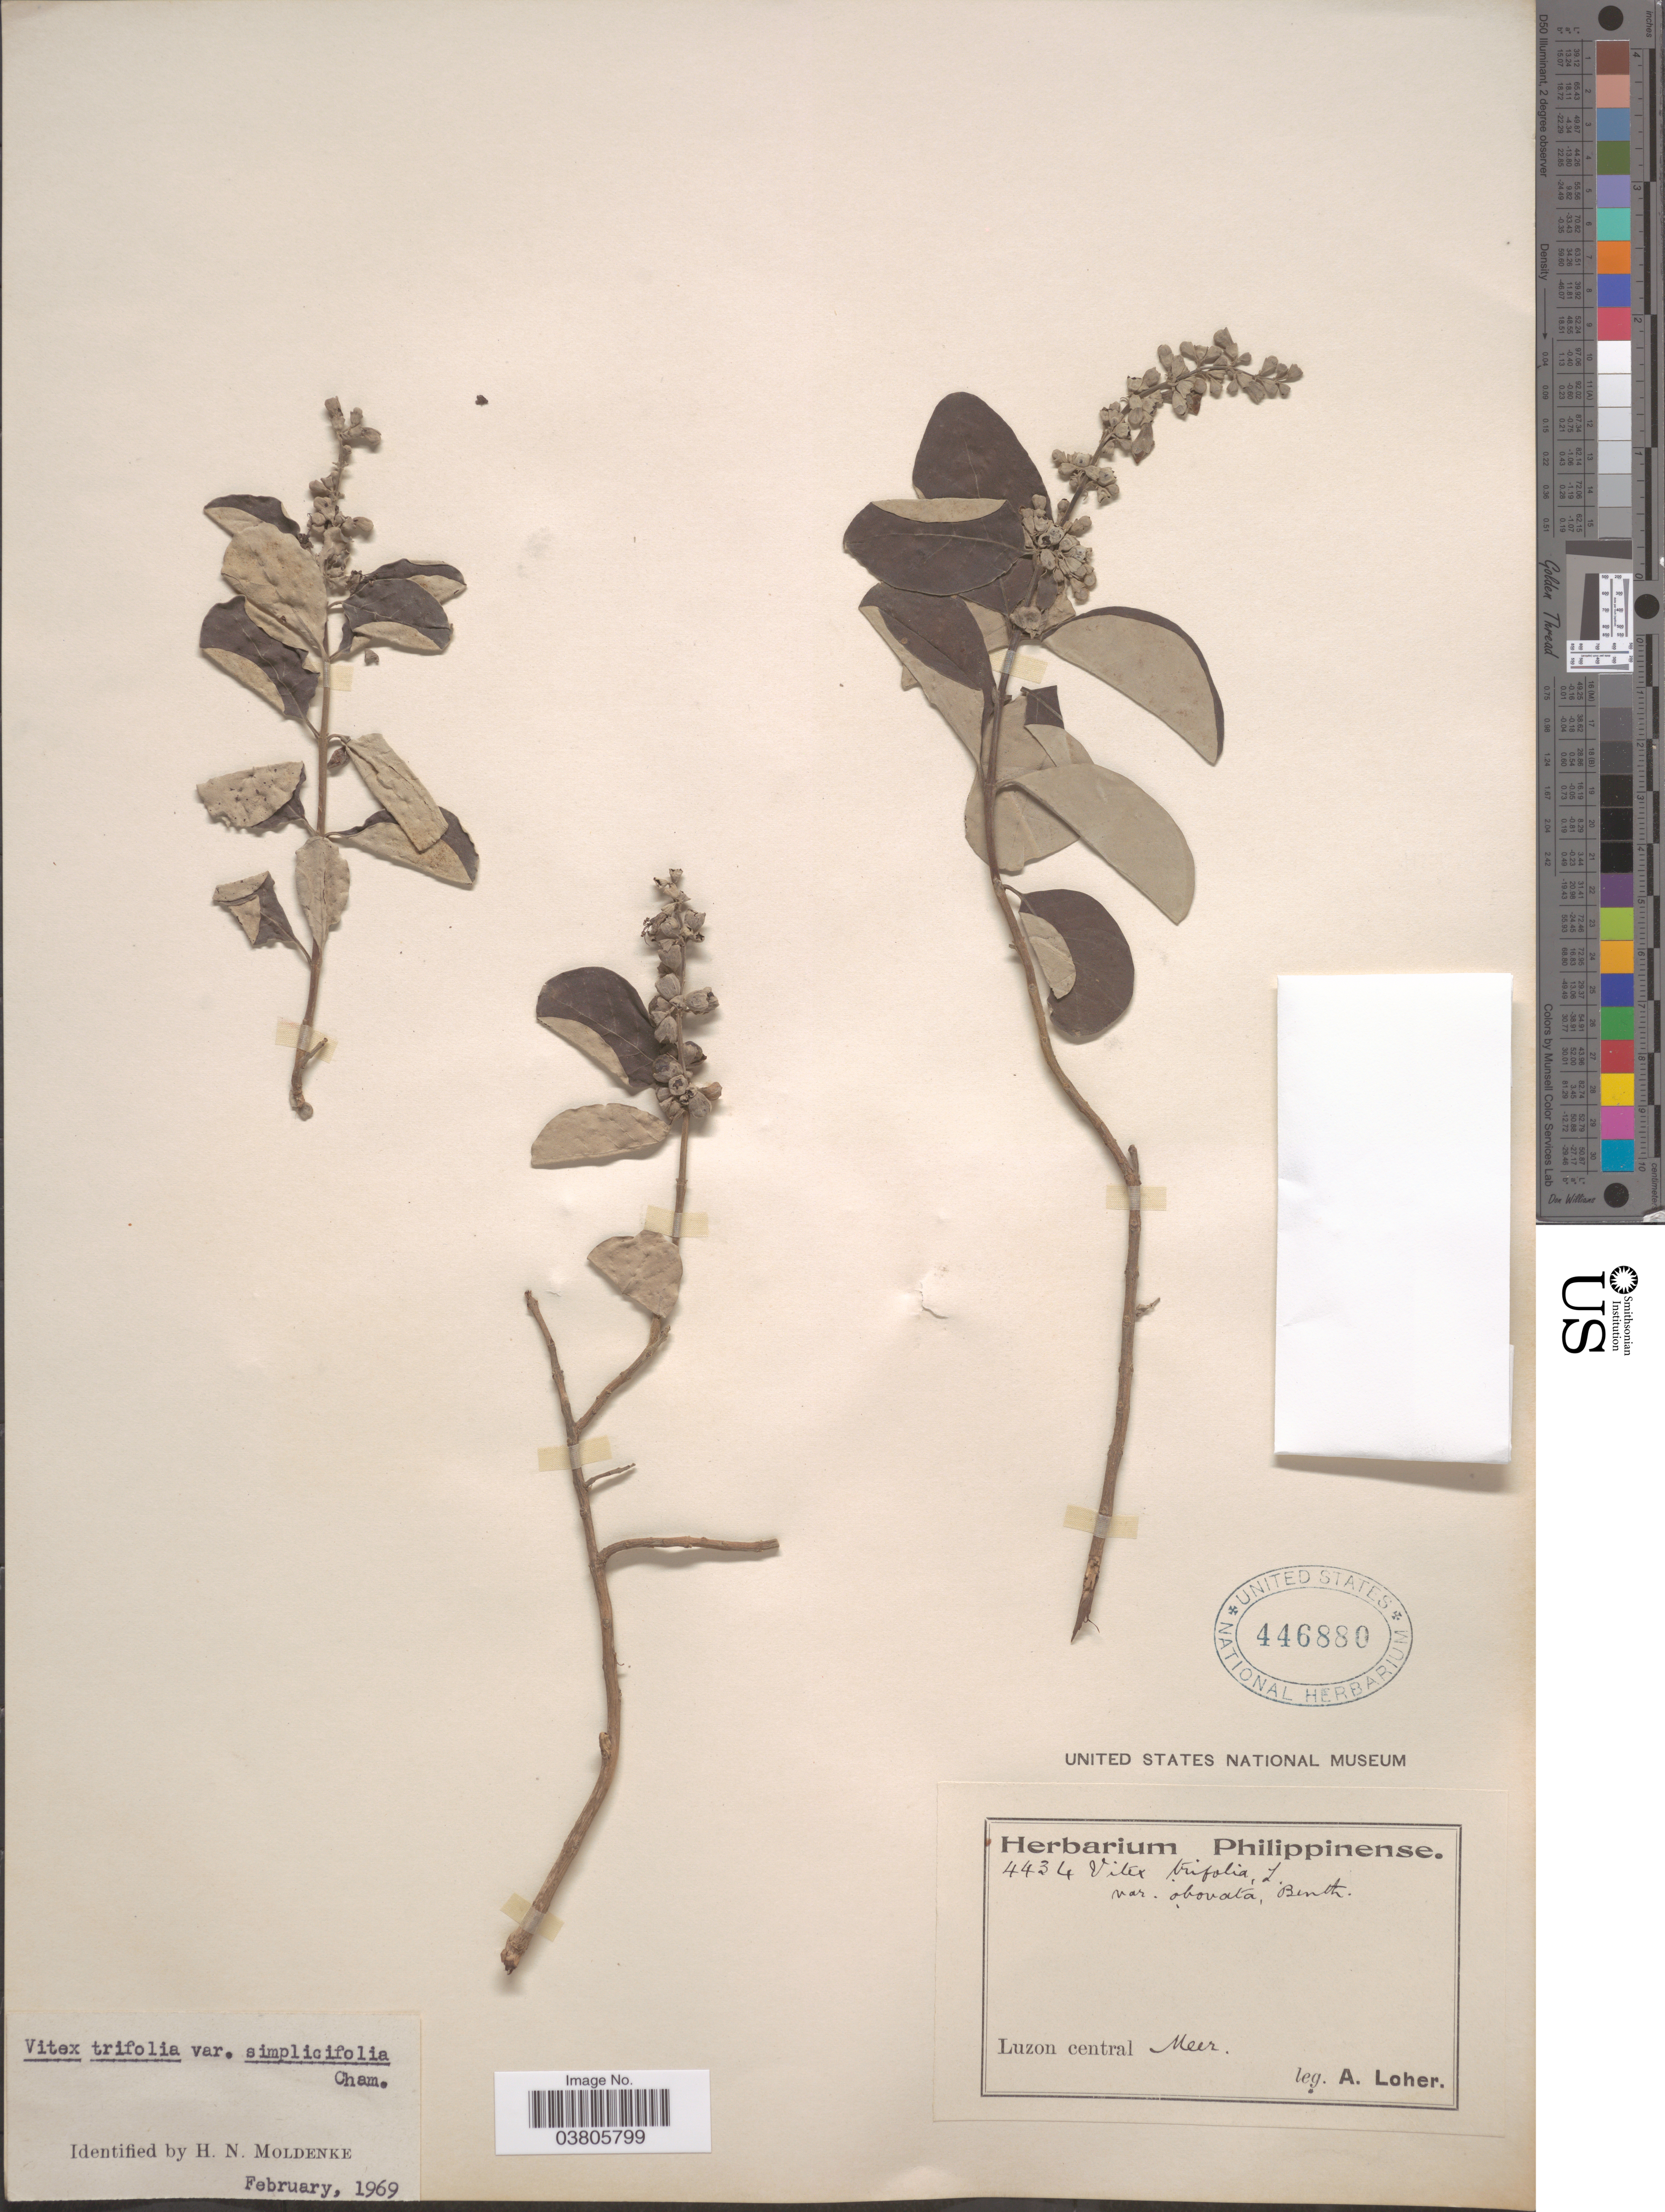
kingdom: Plantae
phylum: Tracheophyta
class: Magnoliopsida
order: Lamiales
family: Lamiaceae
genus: Vitex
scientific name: Vitex trifolia var. simplicifolia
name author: Cham.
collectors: A. Loher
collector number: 4434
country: Philippines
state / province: Central Luzon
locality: Luzon central Meer.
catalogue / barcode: US 446880